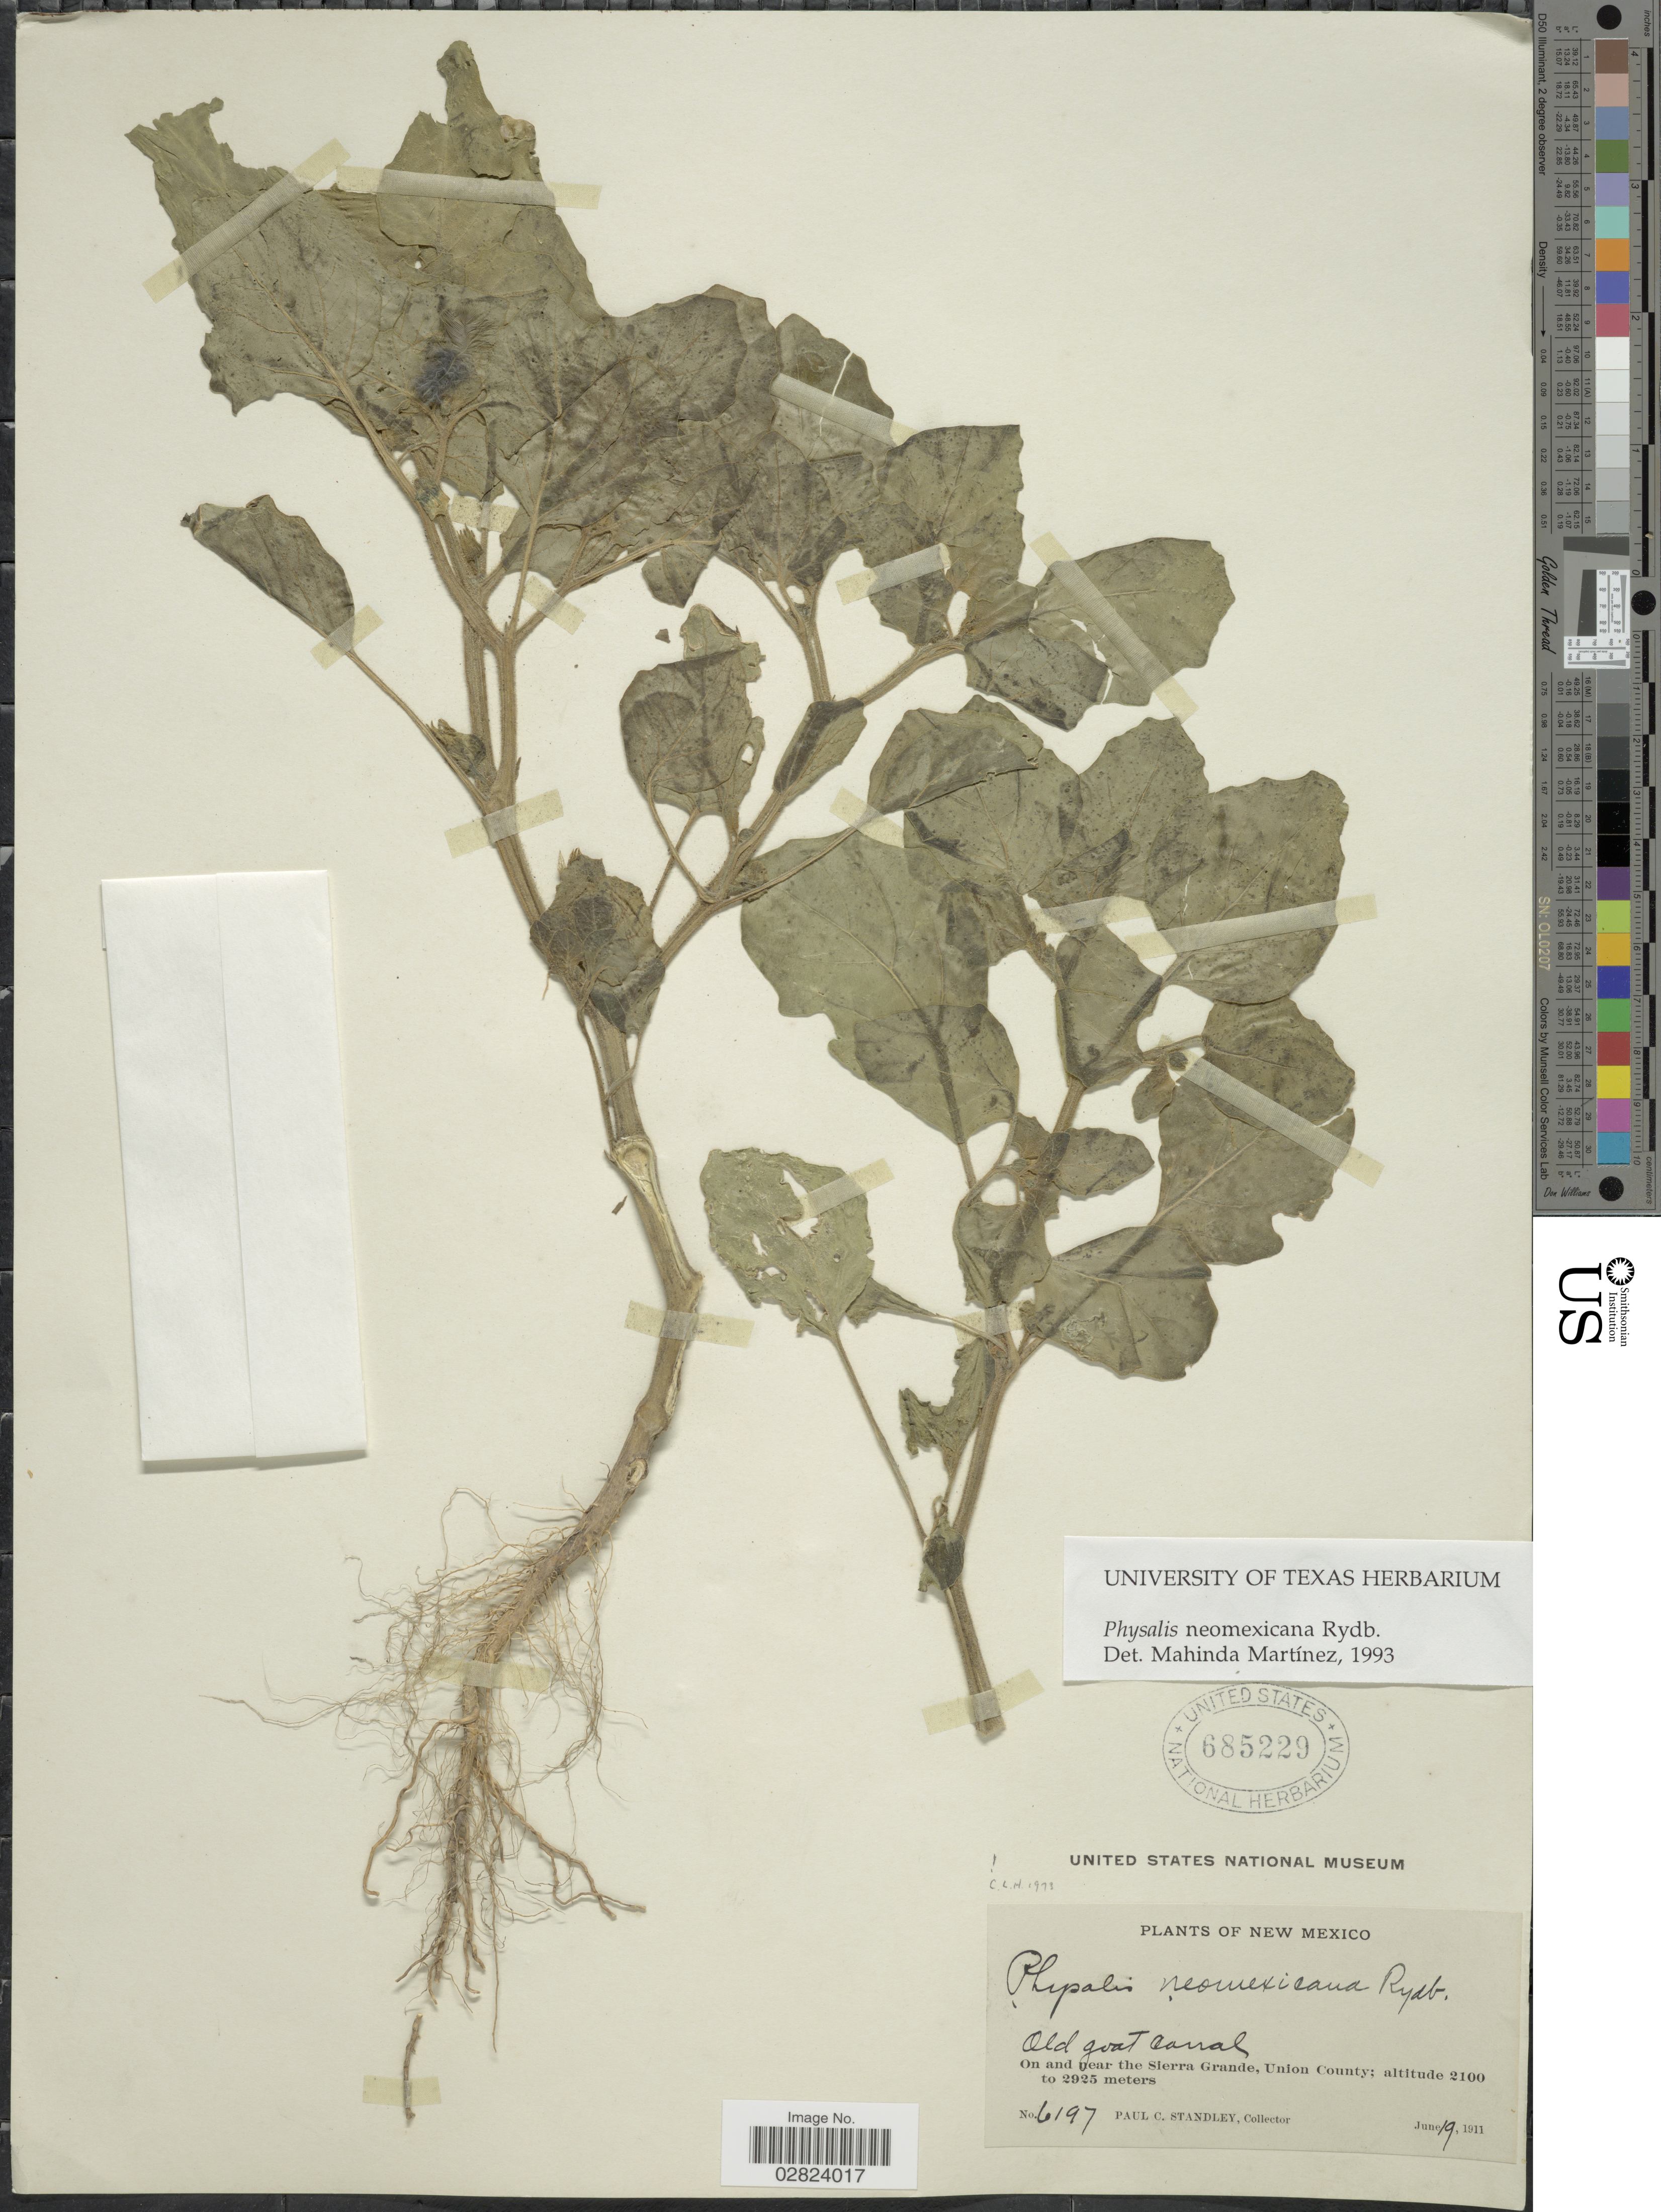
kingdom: Plantae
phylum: Tracheophyta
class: Magnoliopsida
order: Solanales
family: Solanaceae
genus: Physalis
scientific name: Physalis neomexicana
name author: Rydb.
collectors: P. C. Standley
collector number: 6197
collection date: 1911-06-19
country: United States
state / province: New Mexico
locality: Old goat canal. On and near the Sierra Grande, Union County.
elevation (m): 2100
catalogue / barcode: US 685229